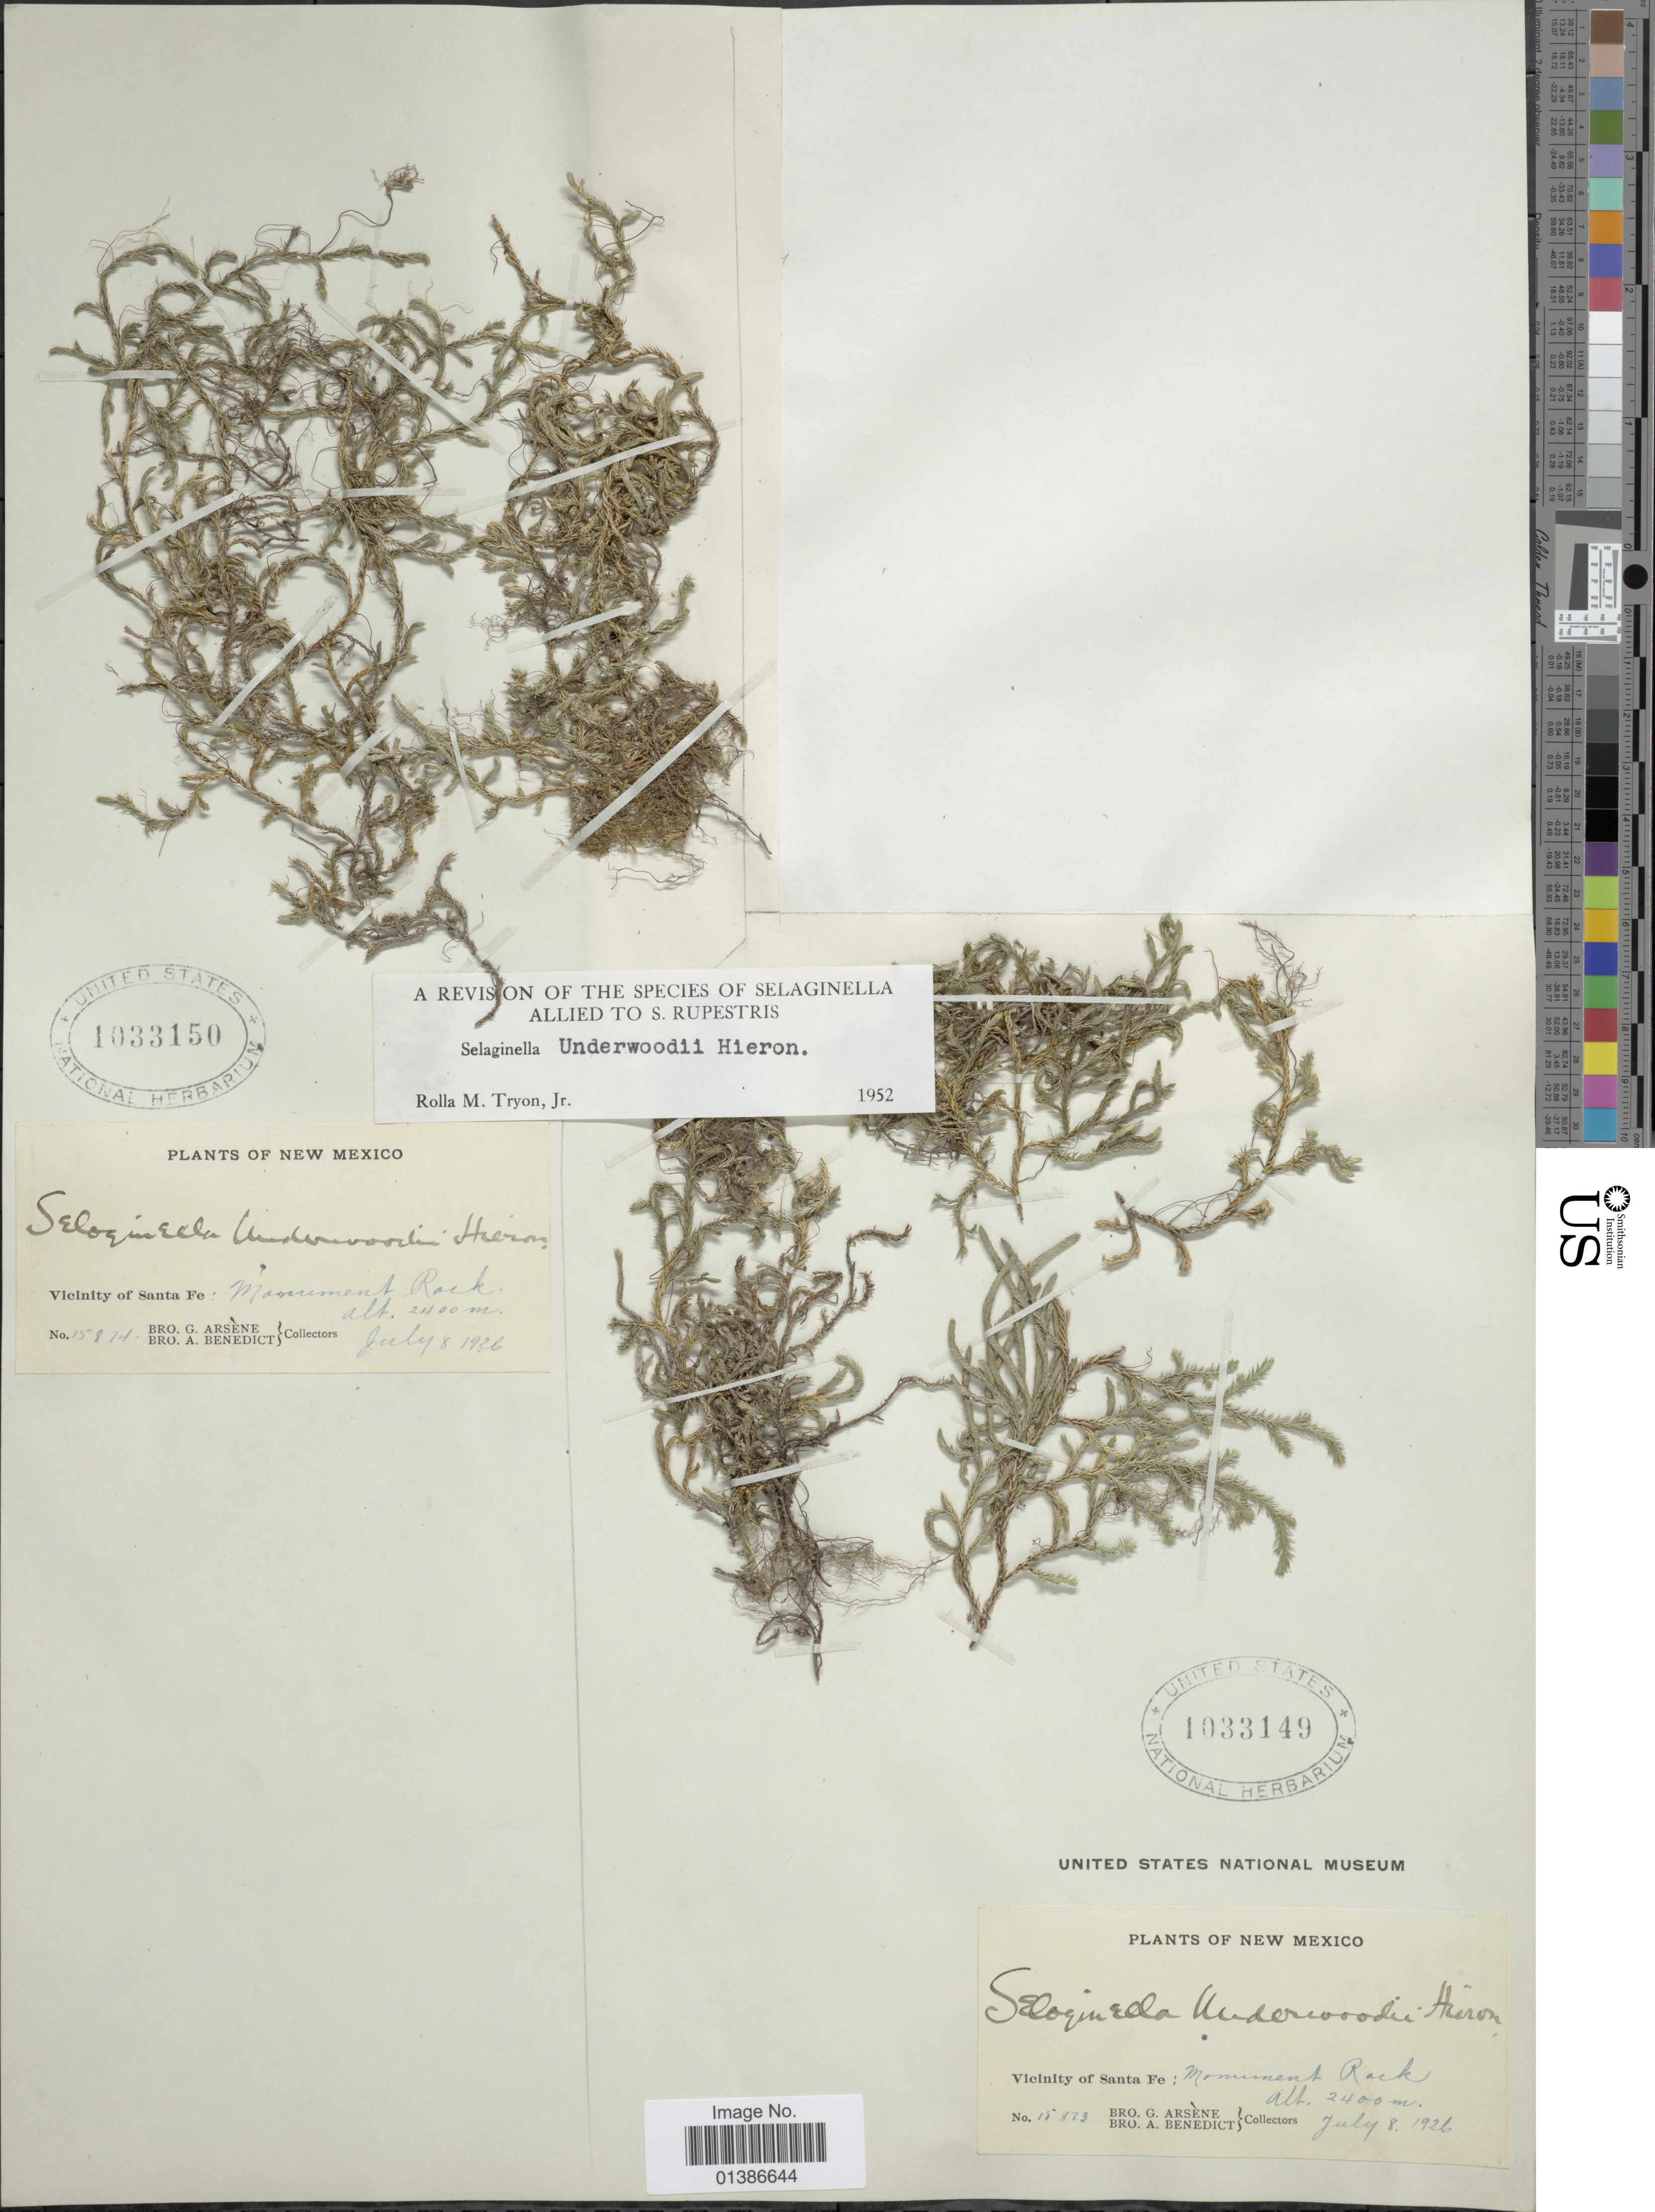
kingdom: Plantae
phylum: Tracheophyta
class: Lycopodiopsida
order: Selaginellales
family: Selaginellaceae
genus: Selaginella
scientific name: Selaginella underwoodii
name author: Hieron.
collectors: Bro. G. Arsène & Bro. Benedict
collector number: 15873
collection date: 1926-07-08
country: United States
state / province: New Mexico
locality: Vicinity of Santa Fe; Monument Rock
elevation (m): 2400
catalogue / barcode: US 1033149